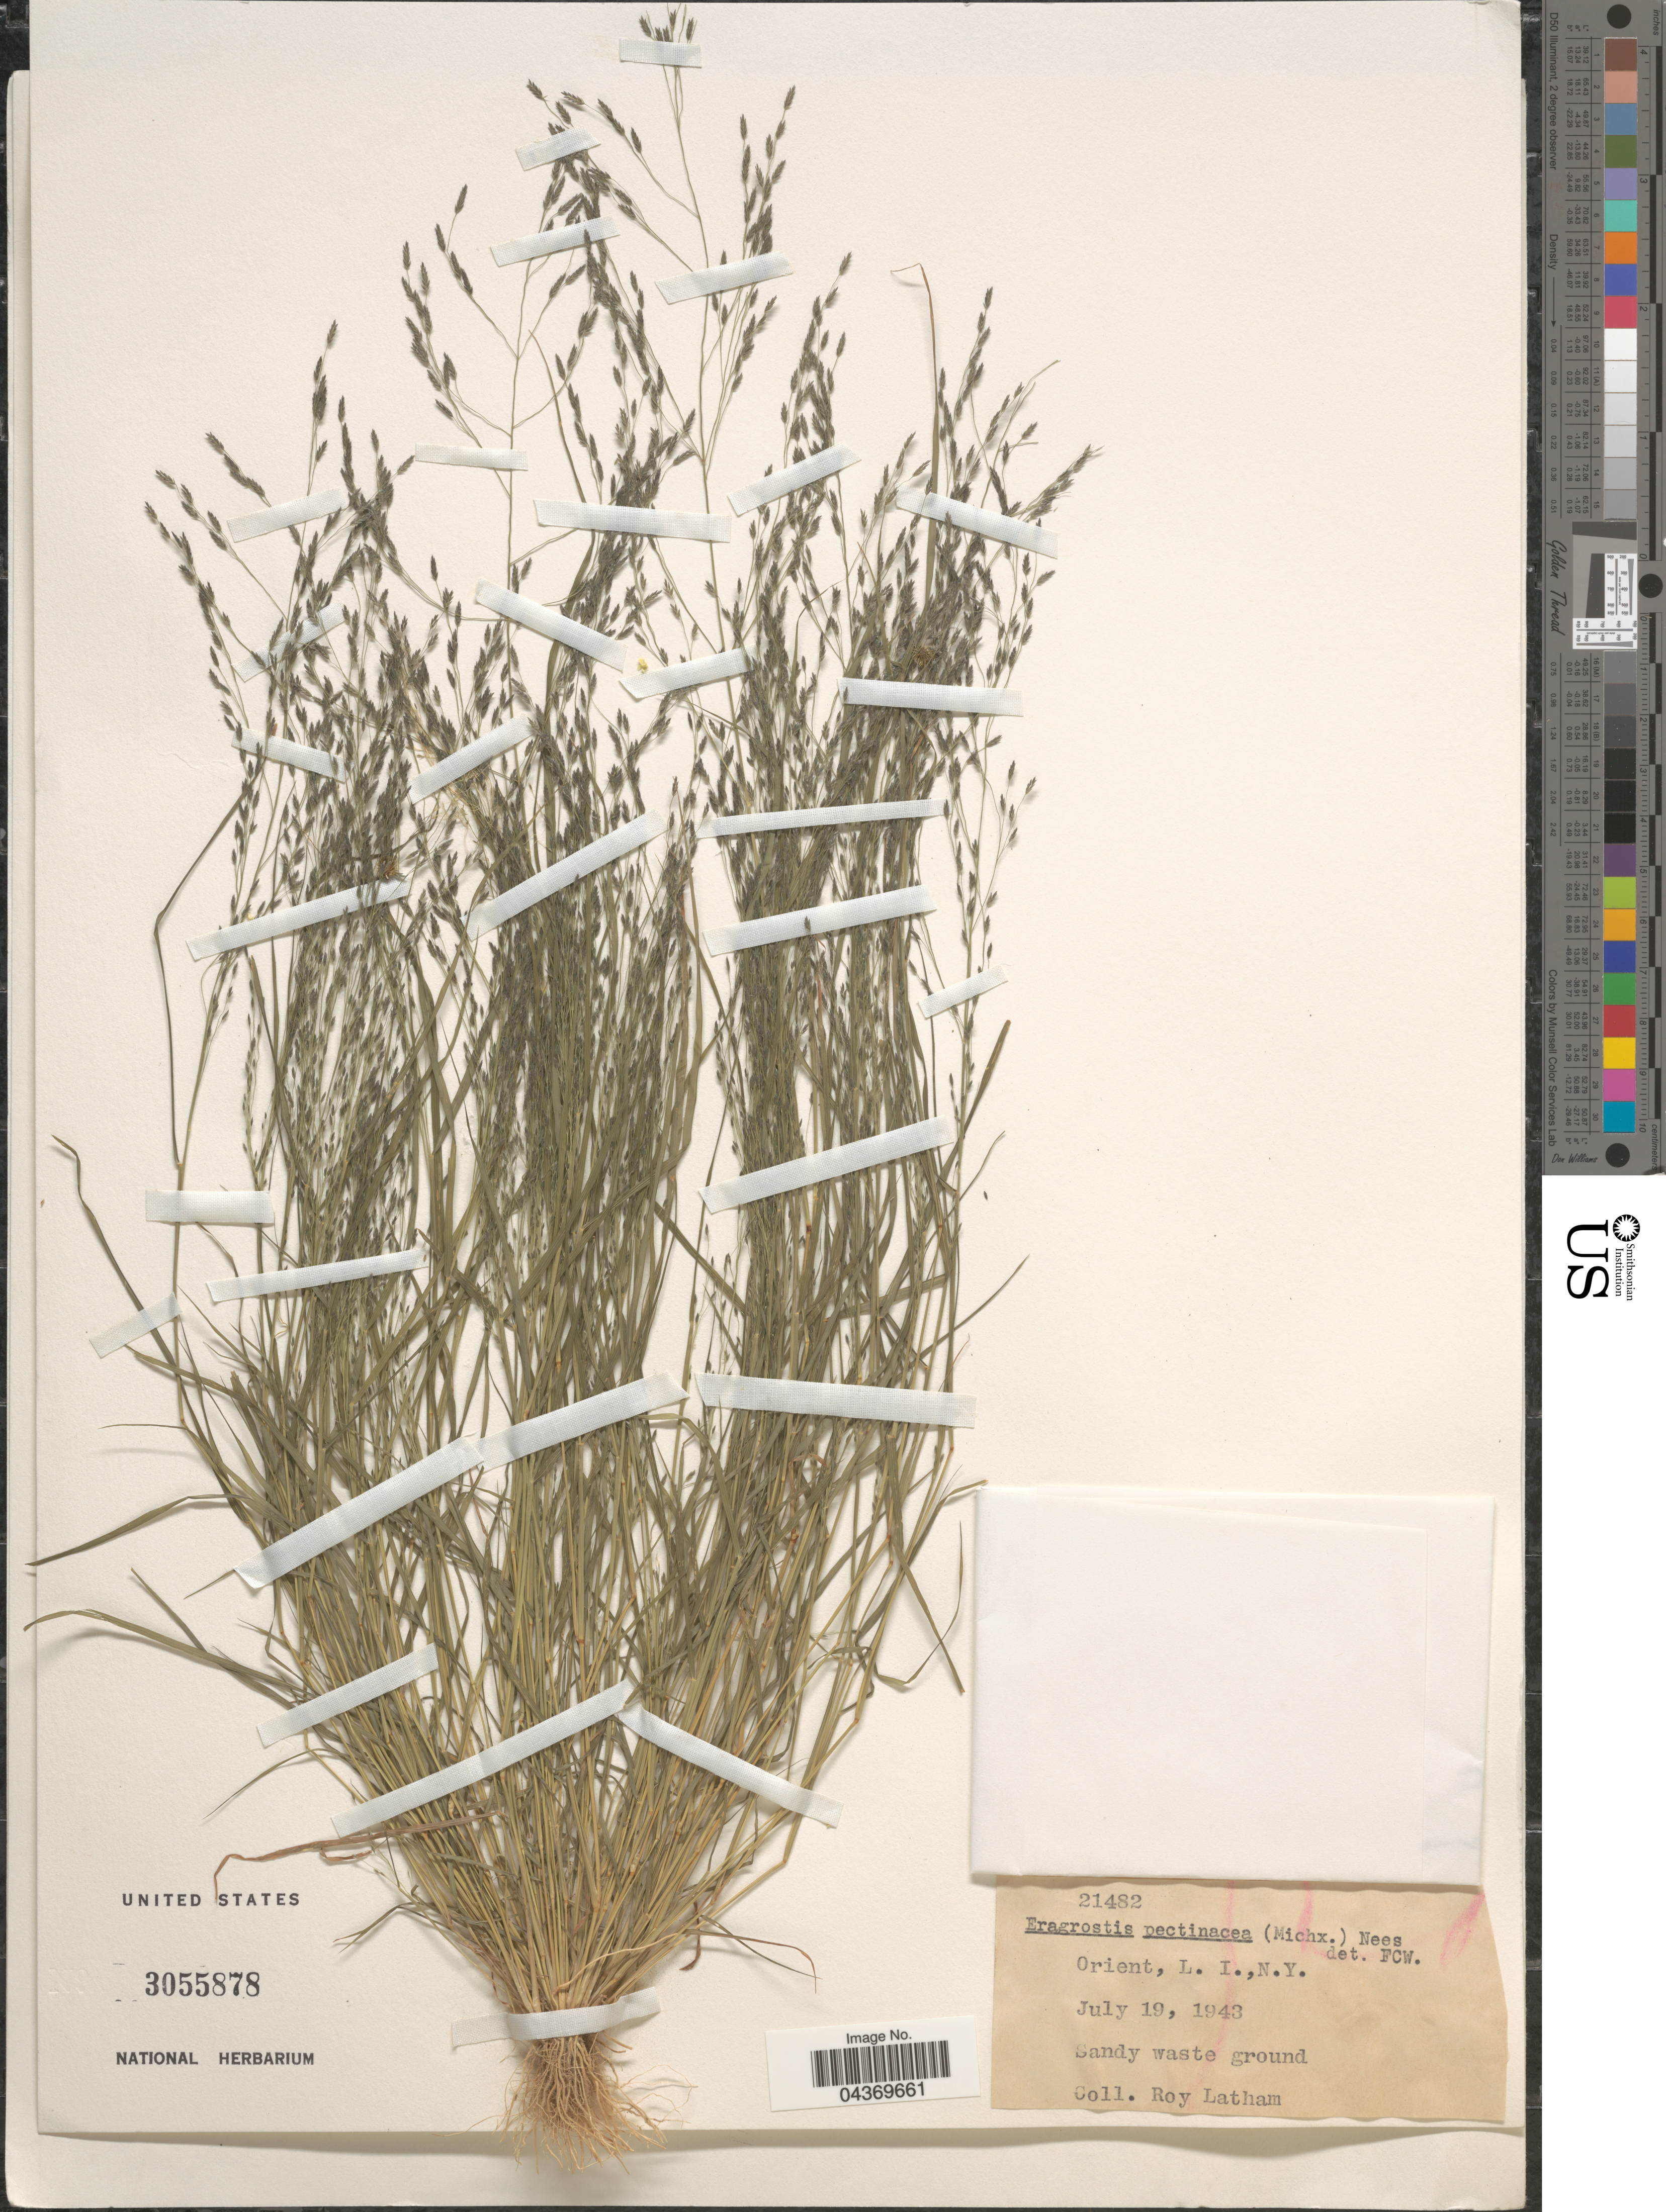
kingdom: Plantae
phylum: Tracheophyta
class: Liliopsida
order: Poales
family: Poaceae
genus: Eragrostis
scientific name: Eragrostis pectinacea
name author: (Michx.) Nees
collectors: R. Latham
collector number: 21482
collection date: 1943-07-19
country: United States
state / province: New York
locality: Orient. L. I. Sandy waste ground.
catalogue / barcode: US 3055878